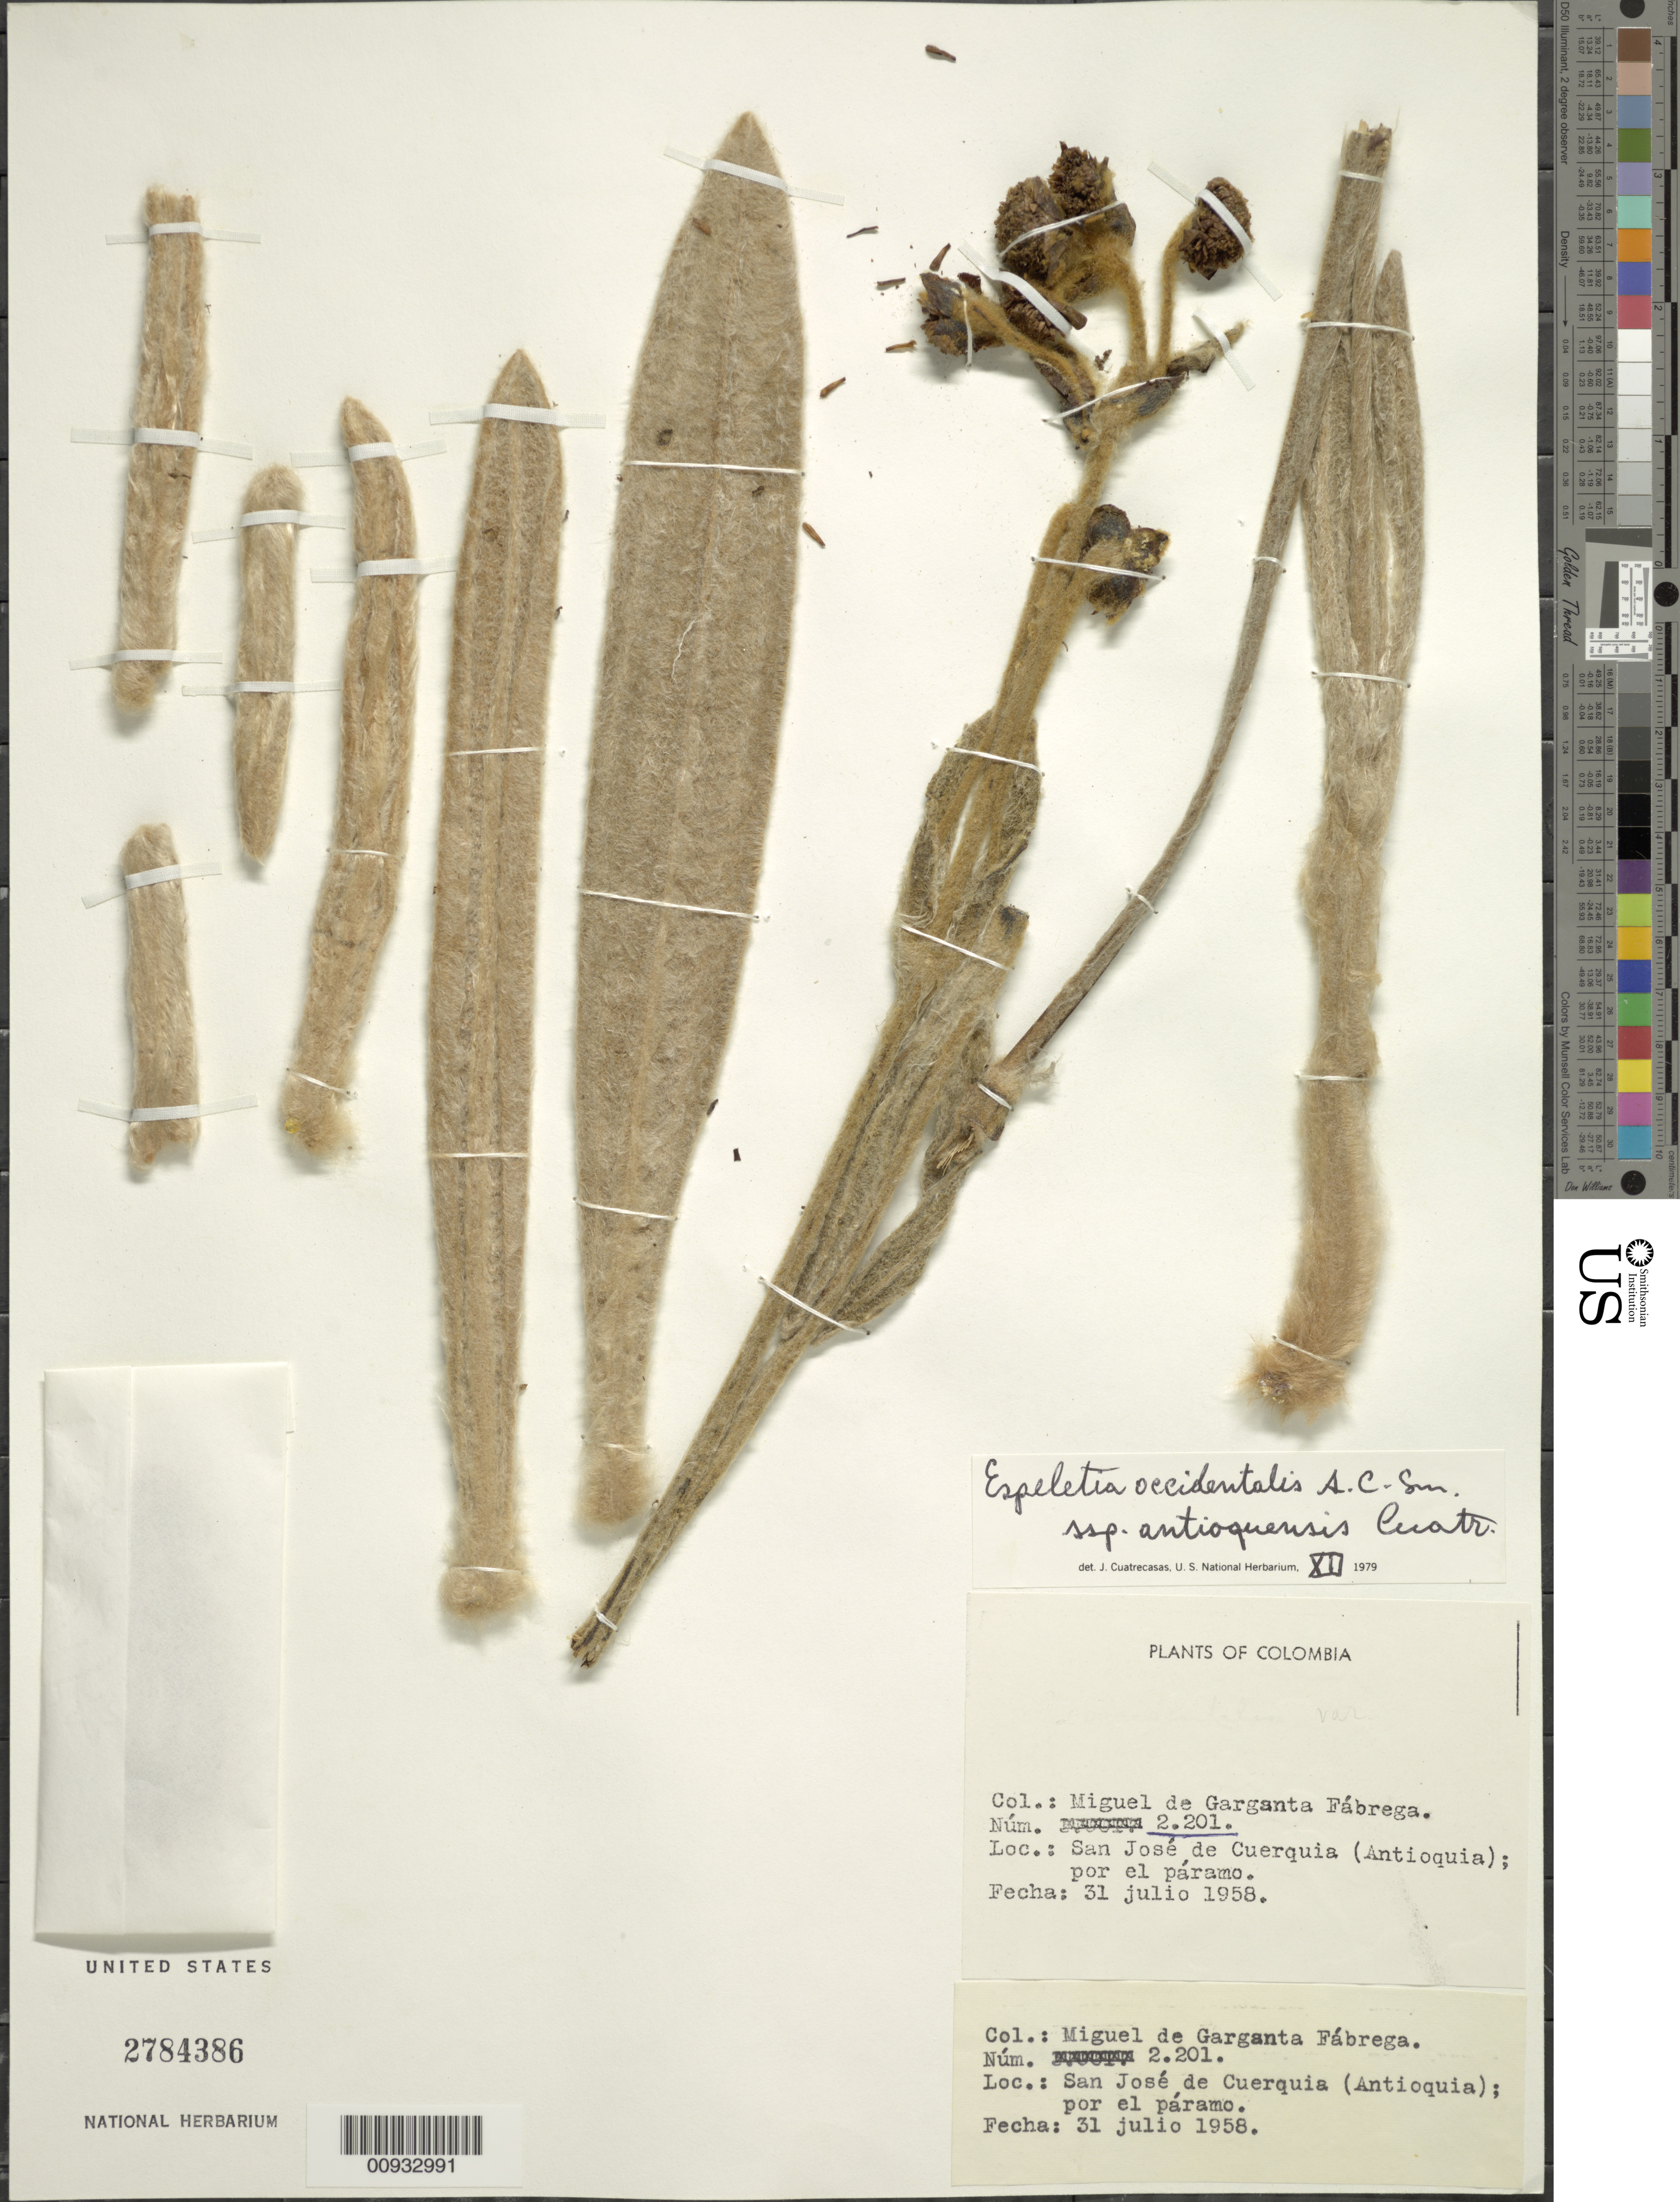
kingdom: Plantae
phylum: Tracheophyta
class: Magnoliopsida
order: Asterales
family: Asteraceae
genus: Espeletia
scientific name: Espeletia occidentalis var. antioquensis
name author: Cuatrec.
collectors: M. Garganta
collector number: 2201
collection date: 1958-07-31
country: Colombia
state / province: Antioquia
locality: San José de Cuerquia (Antioquia); por el páramo.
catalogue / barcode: US 2784386